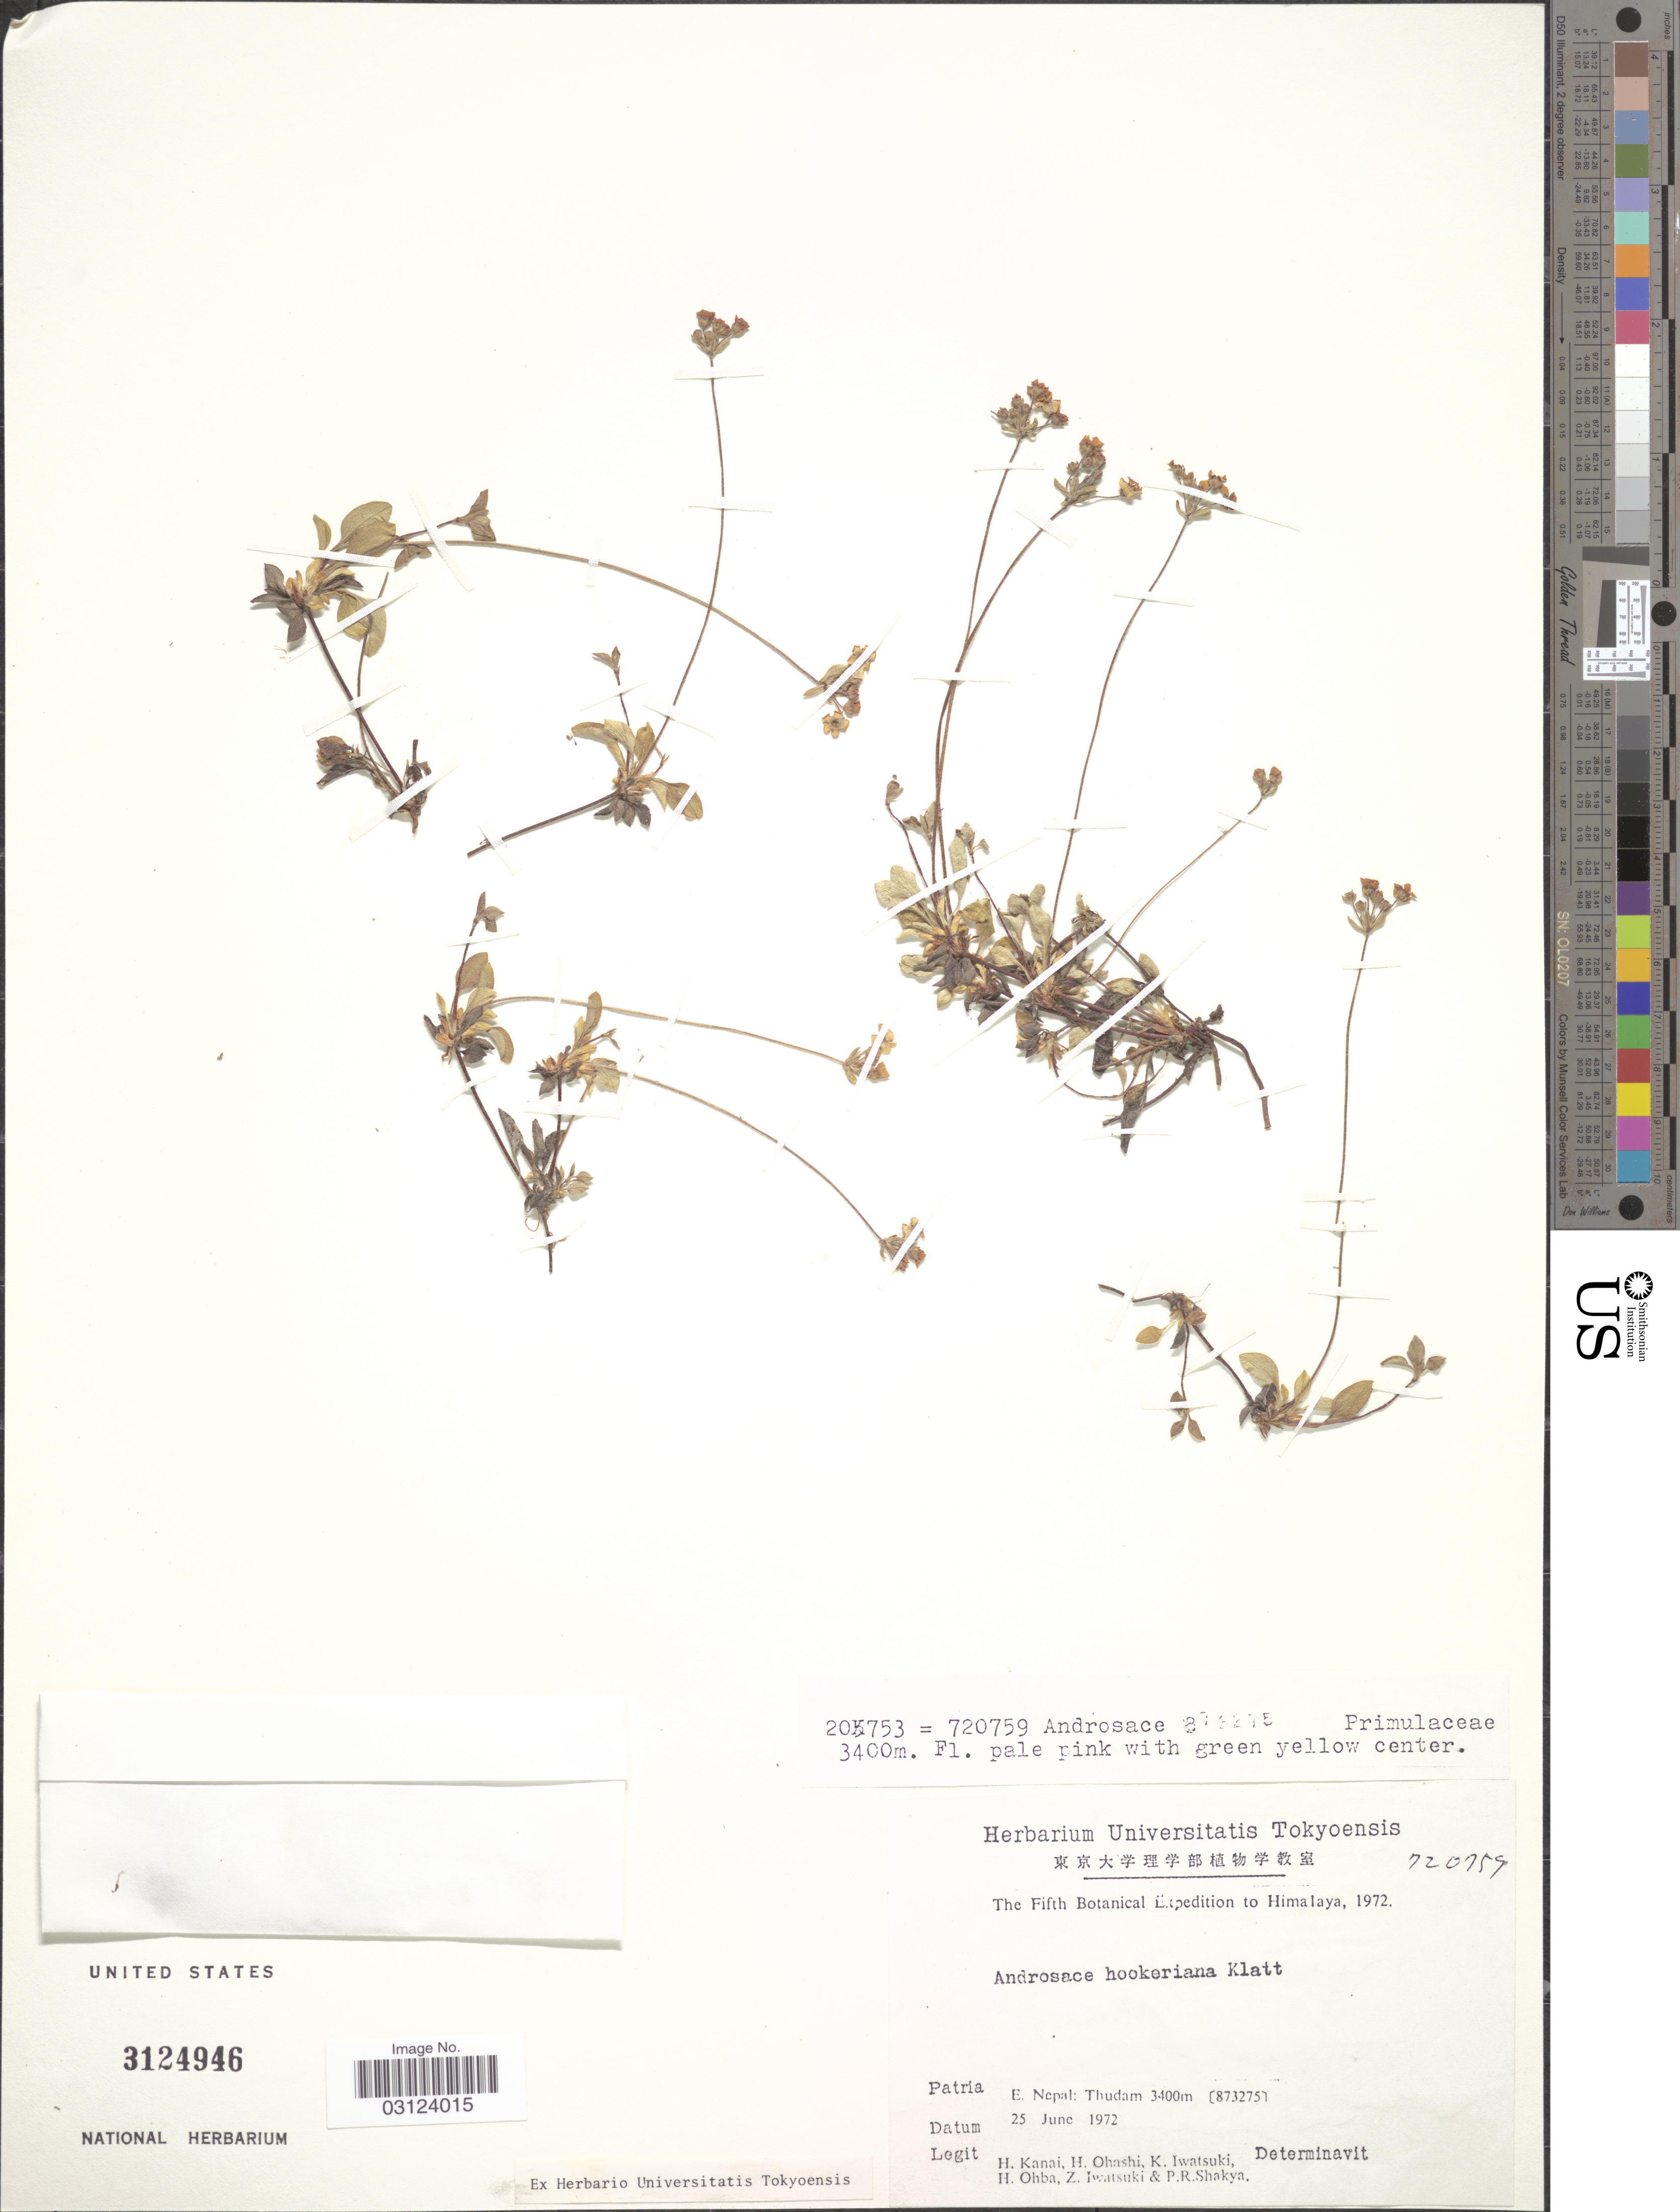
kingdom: Plantae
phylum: Tracheophyta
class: Magnoliopsida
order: Ericales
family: Primulaceae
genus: Androsace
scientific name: Androsace hookeriana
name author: Klatt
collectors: H. Kanai, H. Ohashi, K. Iwatsuki, H. Ohba & et al.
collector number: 720759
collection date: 1972-06-25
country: Nepal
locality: E. Nepal: Thudam, Himalaya.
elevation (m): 3400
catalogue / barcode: US 3124946